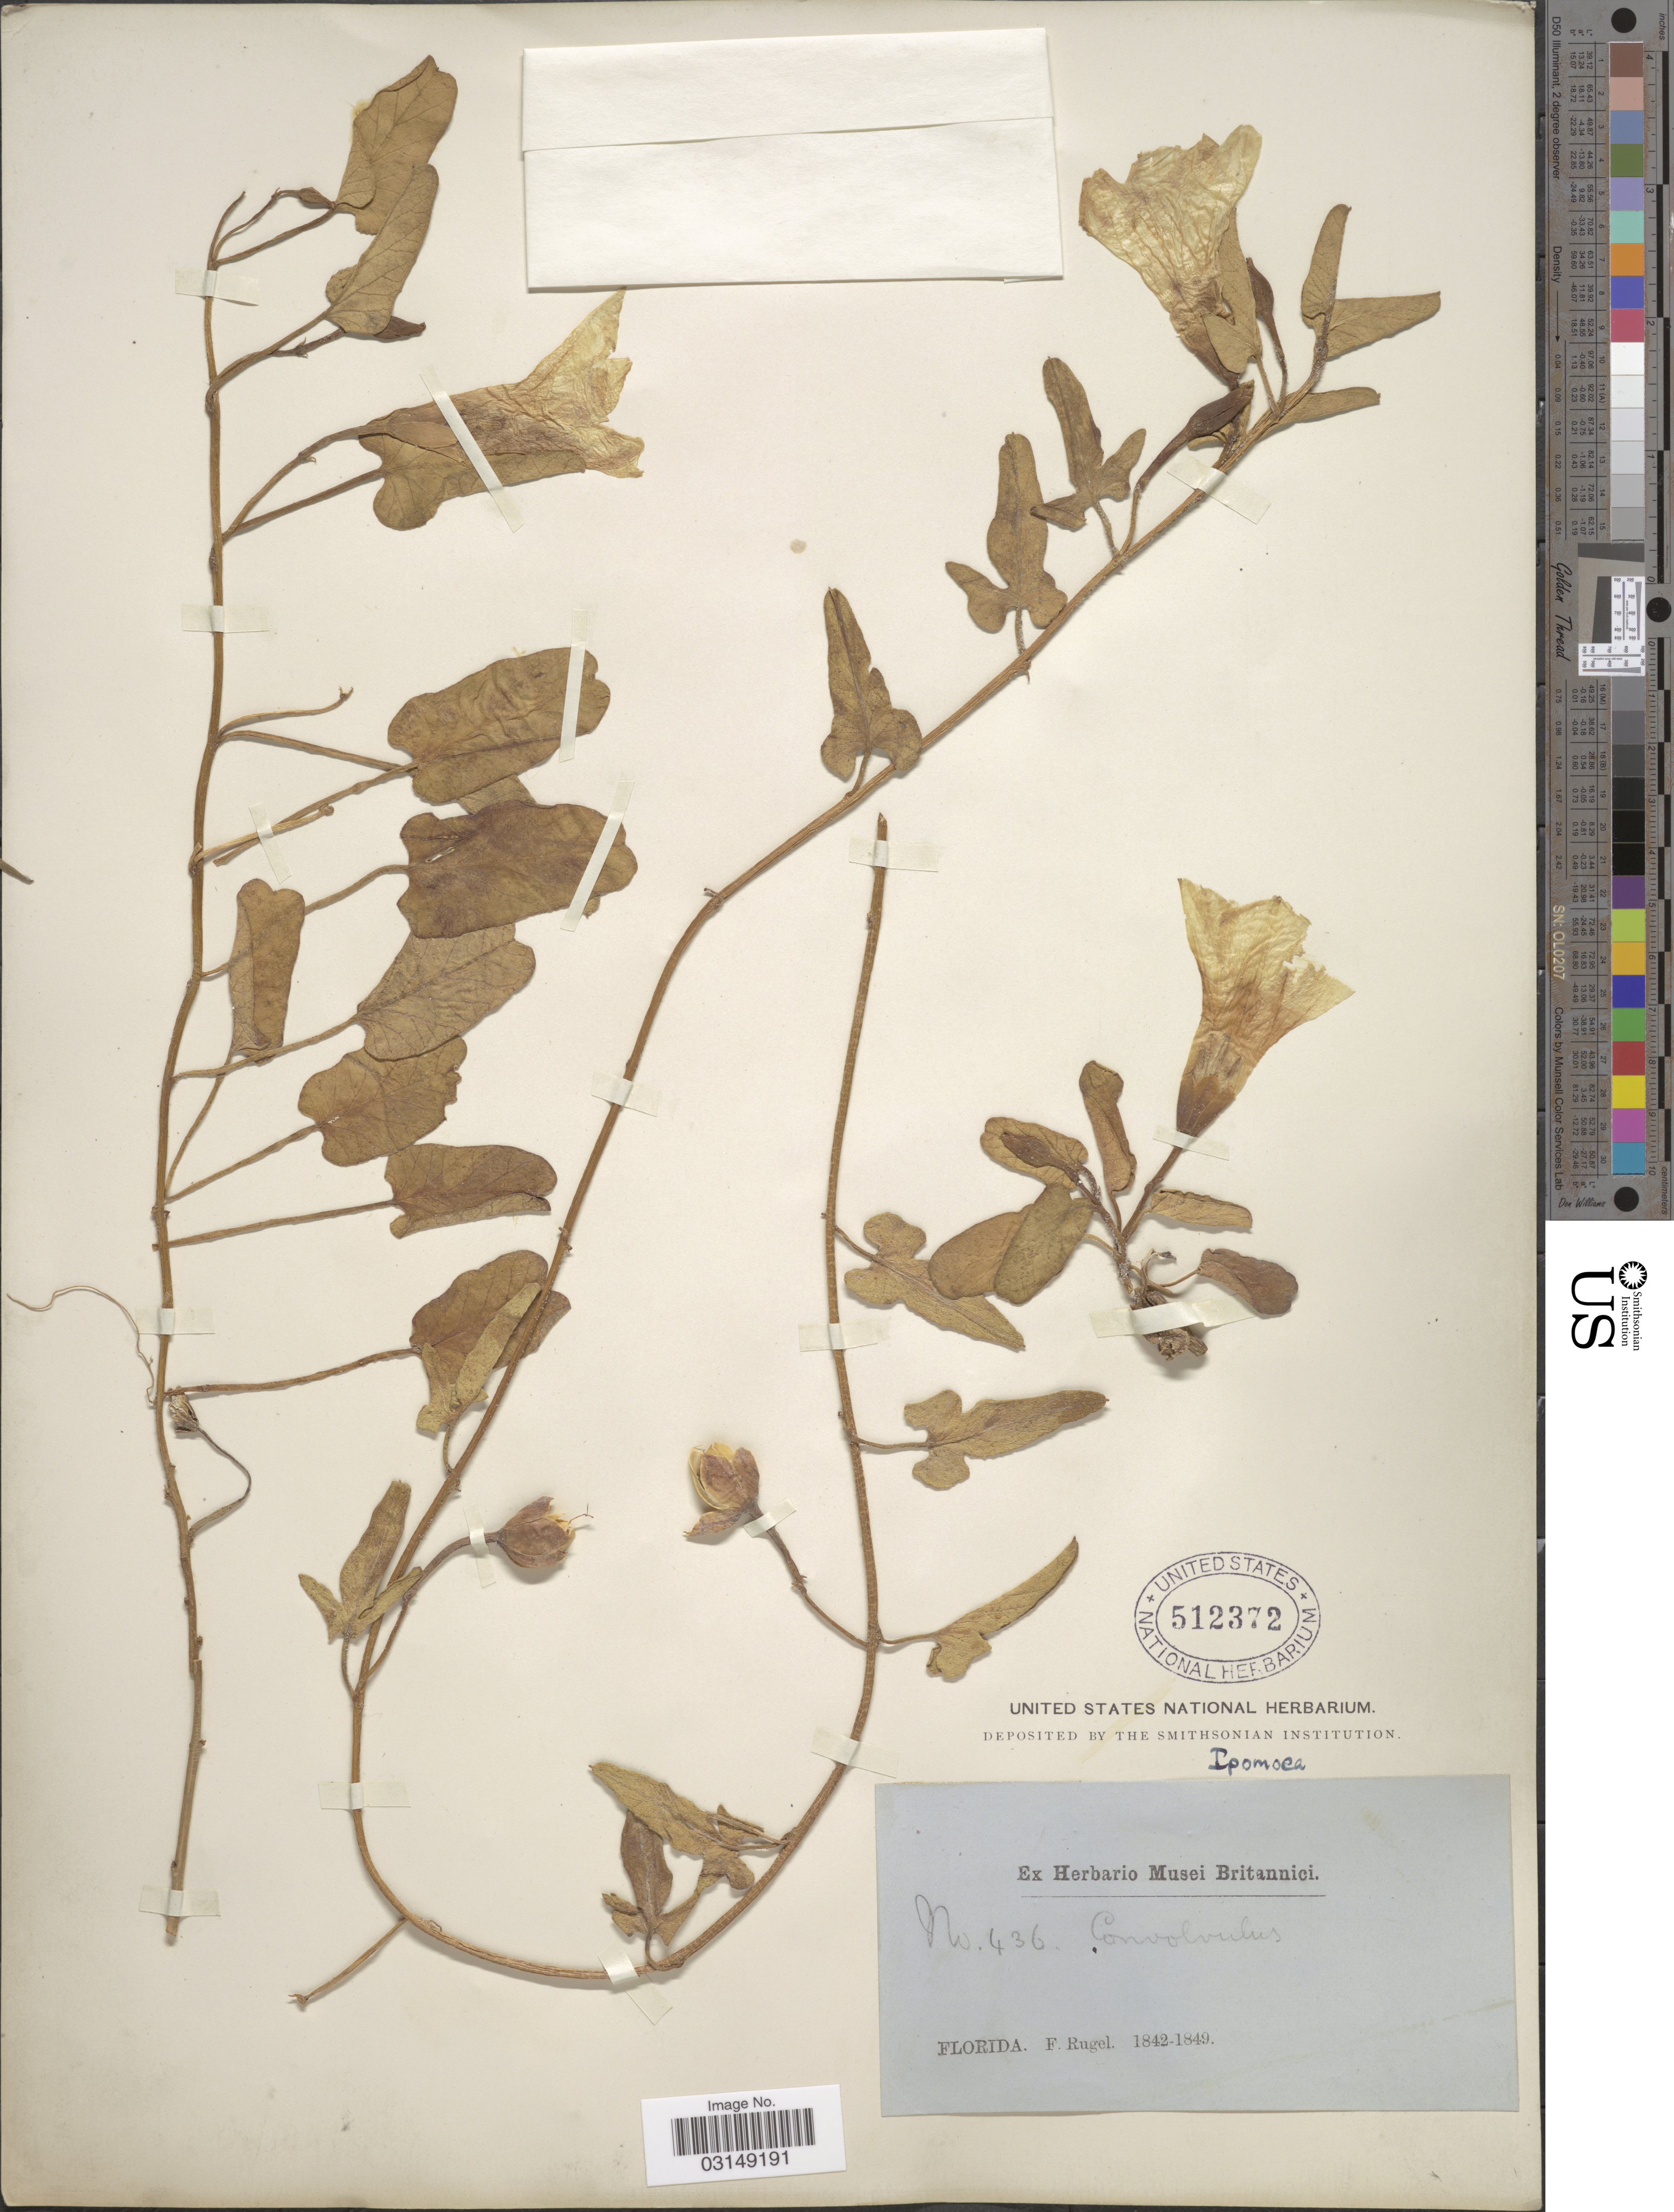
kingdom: Plantae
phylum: Tracheophyta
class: Magnoliopsida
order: Solanales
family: Convolvulaceae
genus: Ipomoea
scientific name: Ipomoea stolonifera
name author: (Cirillo) J.F. Gmel.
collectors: F. Rugel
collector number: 436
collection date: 1842/1849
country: United States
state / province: Florida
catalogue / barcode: US 512372